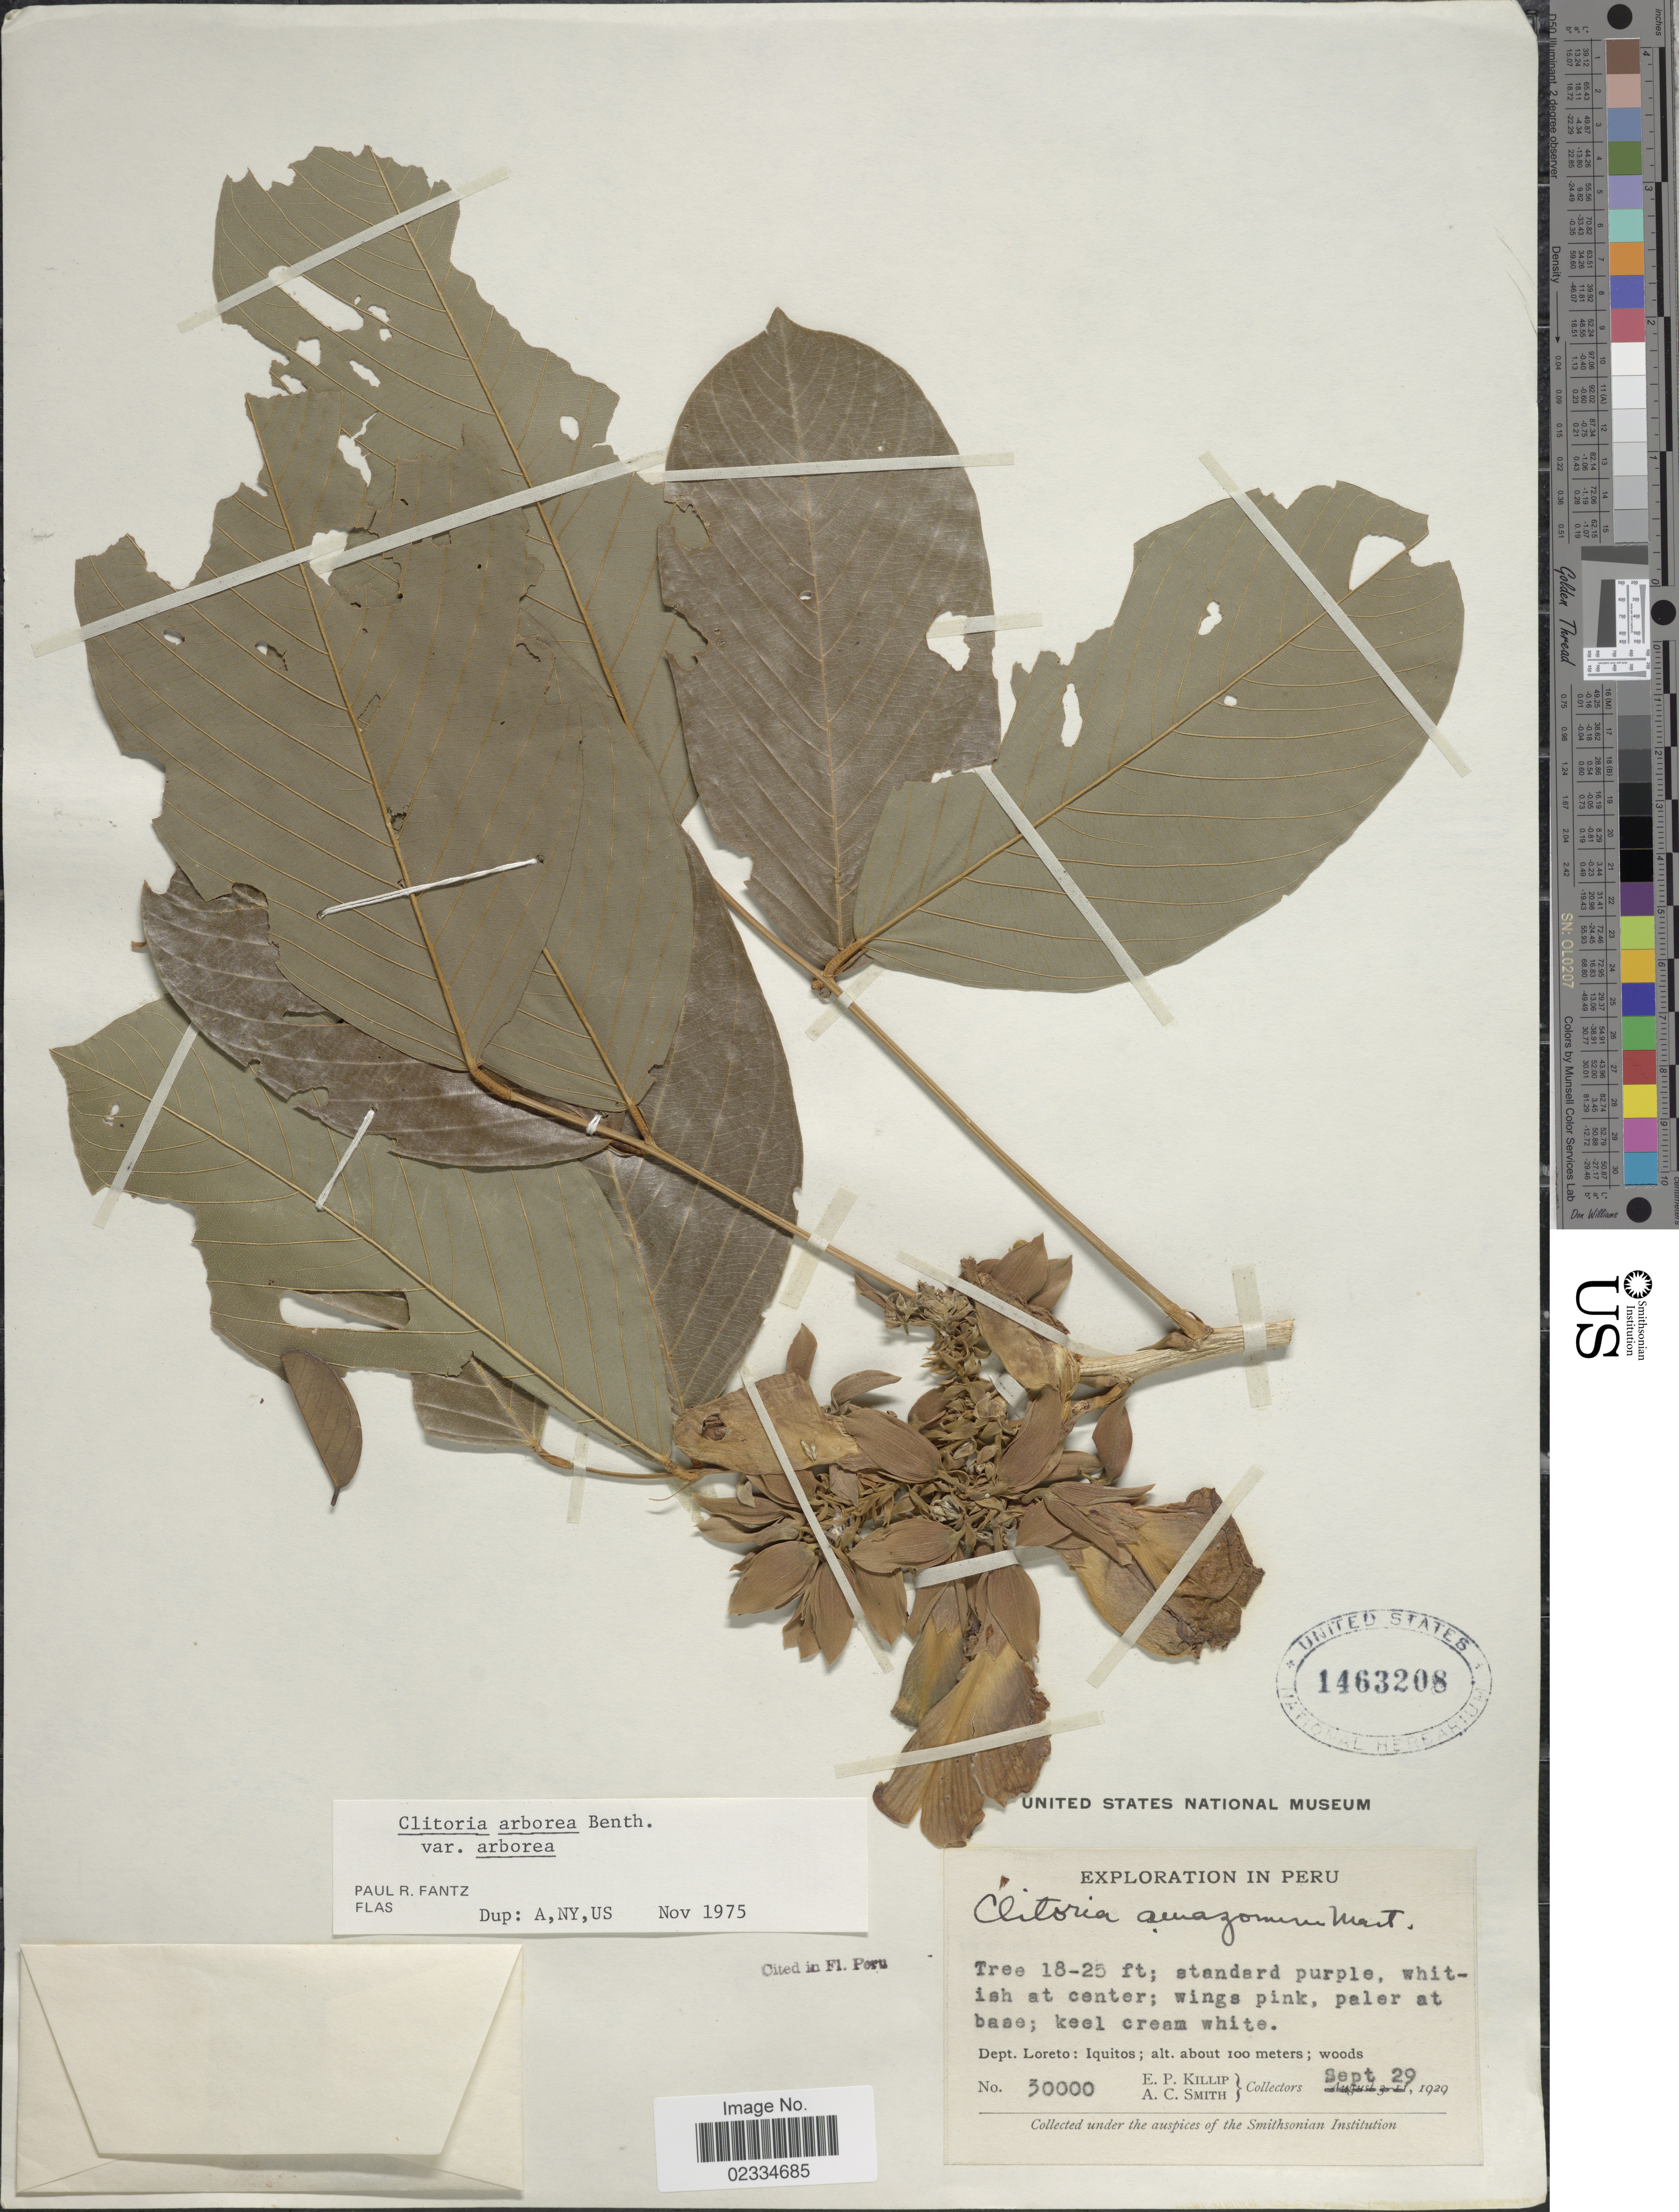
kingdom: Plantae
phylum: Tracheophyta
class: Magnoliopsida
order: Fabales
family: Fabaceae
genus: Clitoria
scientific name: Clitoria ternatea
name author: L.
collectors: E. P. Killip & A. C. Smith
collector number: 30000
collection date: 1929-09-29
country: Peru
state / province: Loreto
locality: Iquitos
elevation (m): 100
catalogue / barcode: US 1463208